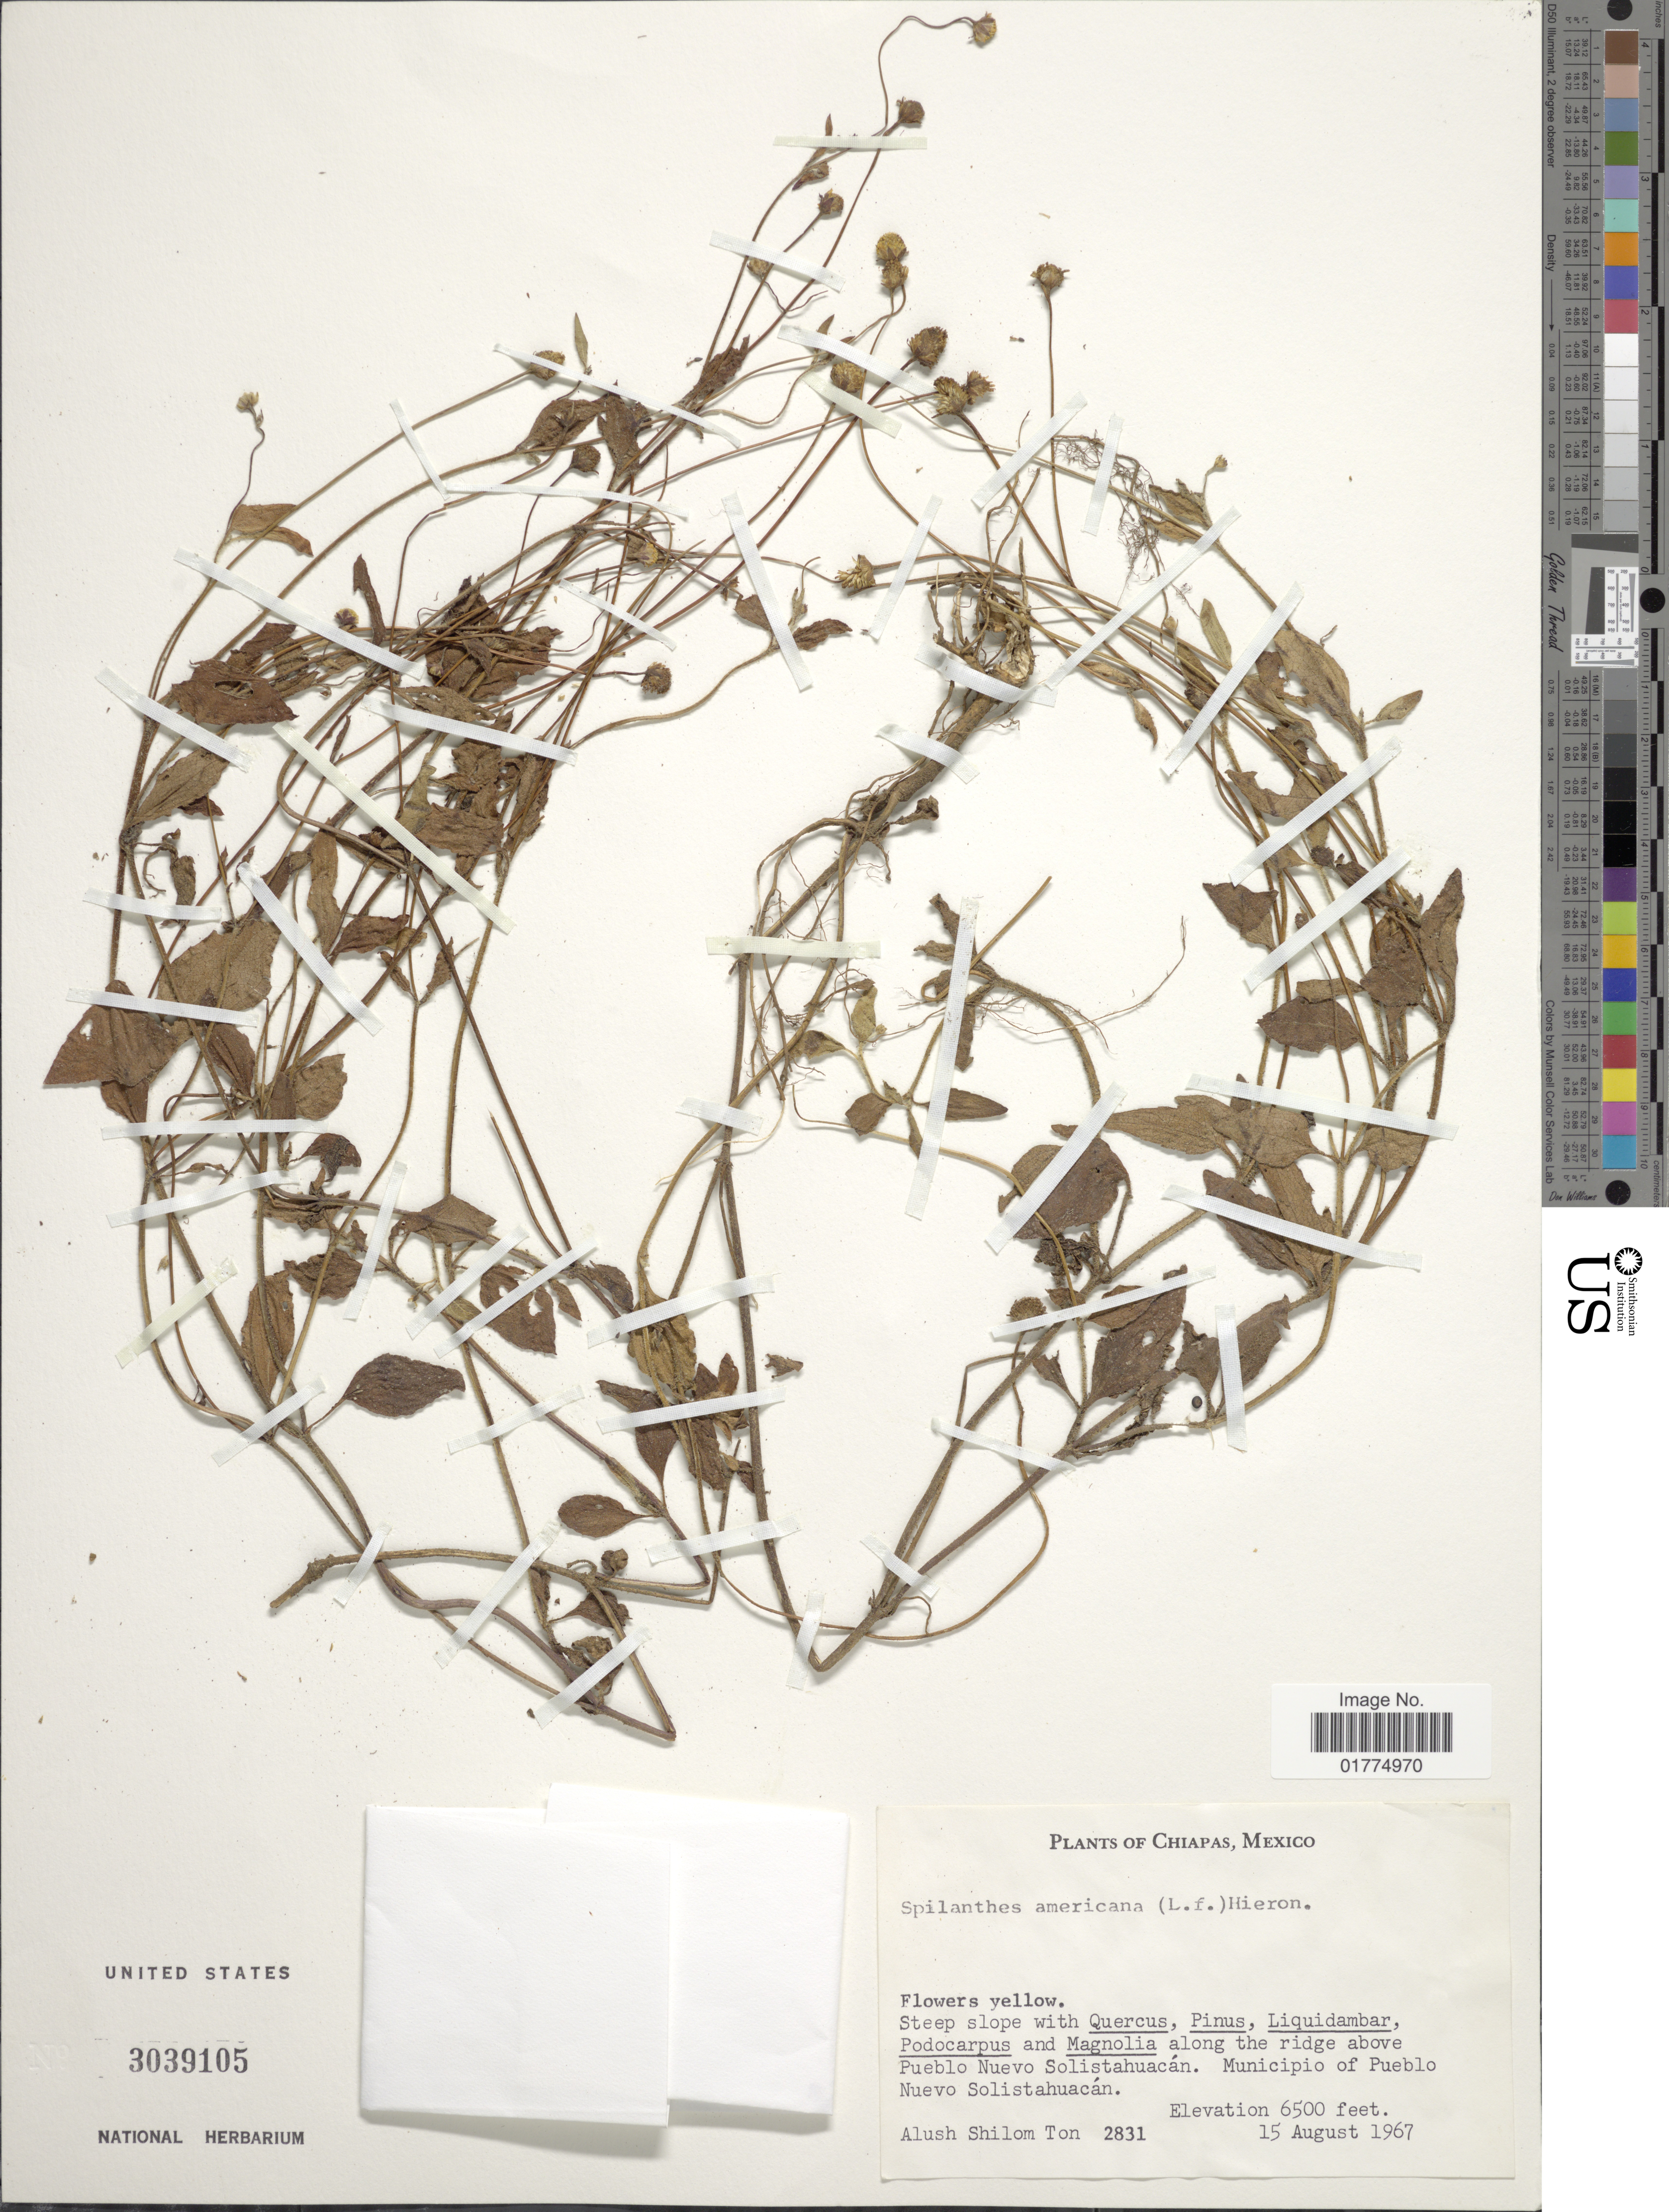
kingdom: Plantae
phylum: Tracheophyta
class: Magnoliopsida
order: Asterales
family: Asteraceae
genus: Acmella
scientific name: Acmella radicans var. radicans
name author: (Jacq.) R.K. Jansen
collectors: A. M. Ton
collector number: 2831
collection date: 1967-08-15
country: Mexico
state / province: Chiapas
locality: Along the ridge above Pueblo Nuevo Solistahuacán. Municipio of Pueblo Nuevo Solistahuacán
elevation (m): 1981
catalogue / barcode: US 3039105